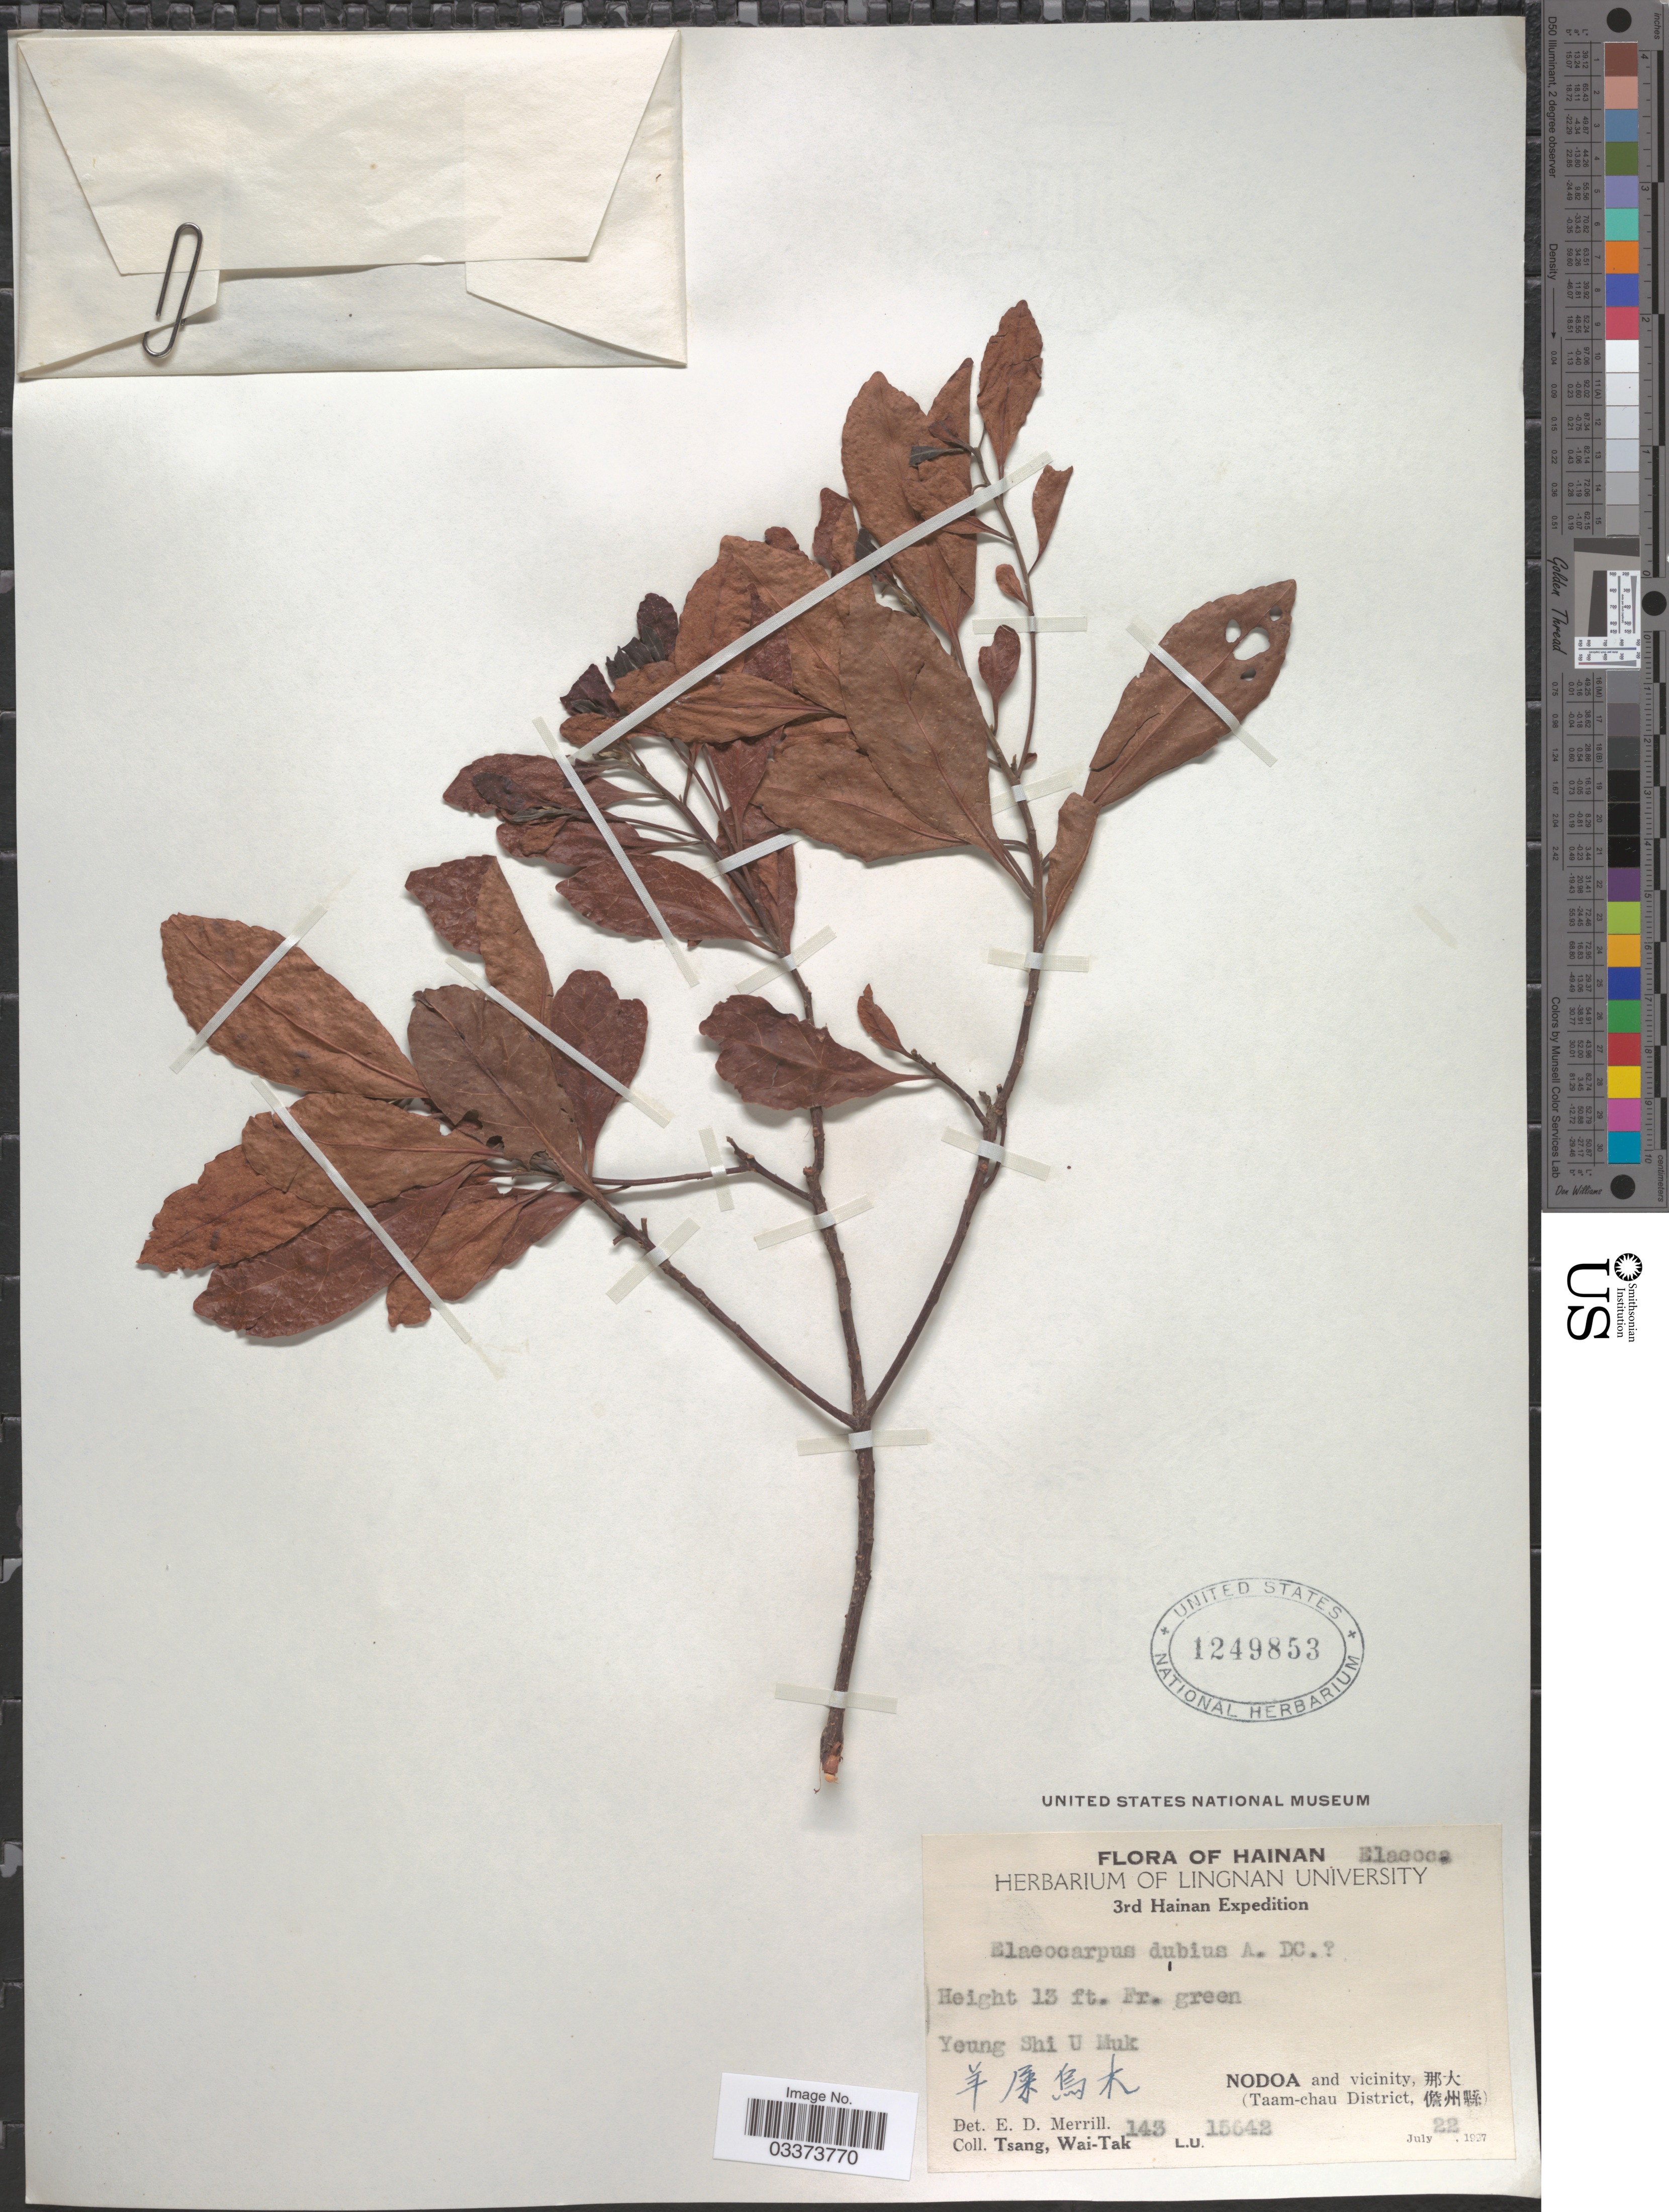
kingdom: Plantae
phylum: Tracheophyta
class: Magnoliopsida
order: Oxalidales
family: Elaeocarpaceae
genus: Elaeocarpus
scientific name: Elaeocarpus dubius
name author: DC.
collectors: W. T. Tsang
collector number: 143L.U.15642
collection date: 1927-07-22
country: China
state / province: Hainan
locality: Yeung Shi U Muk,[unsure placement] Nodoa and vicinity, (Taam-chau District.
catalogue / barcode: US 1249853